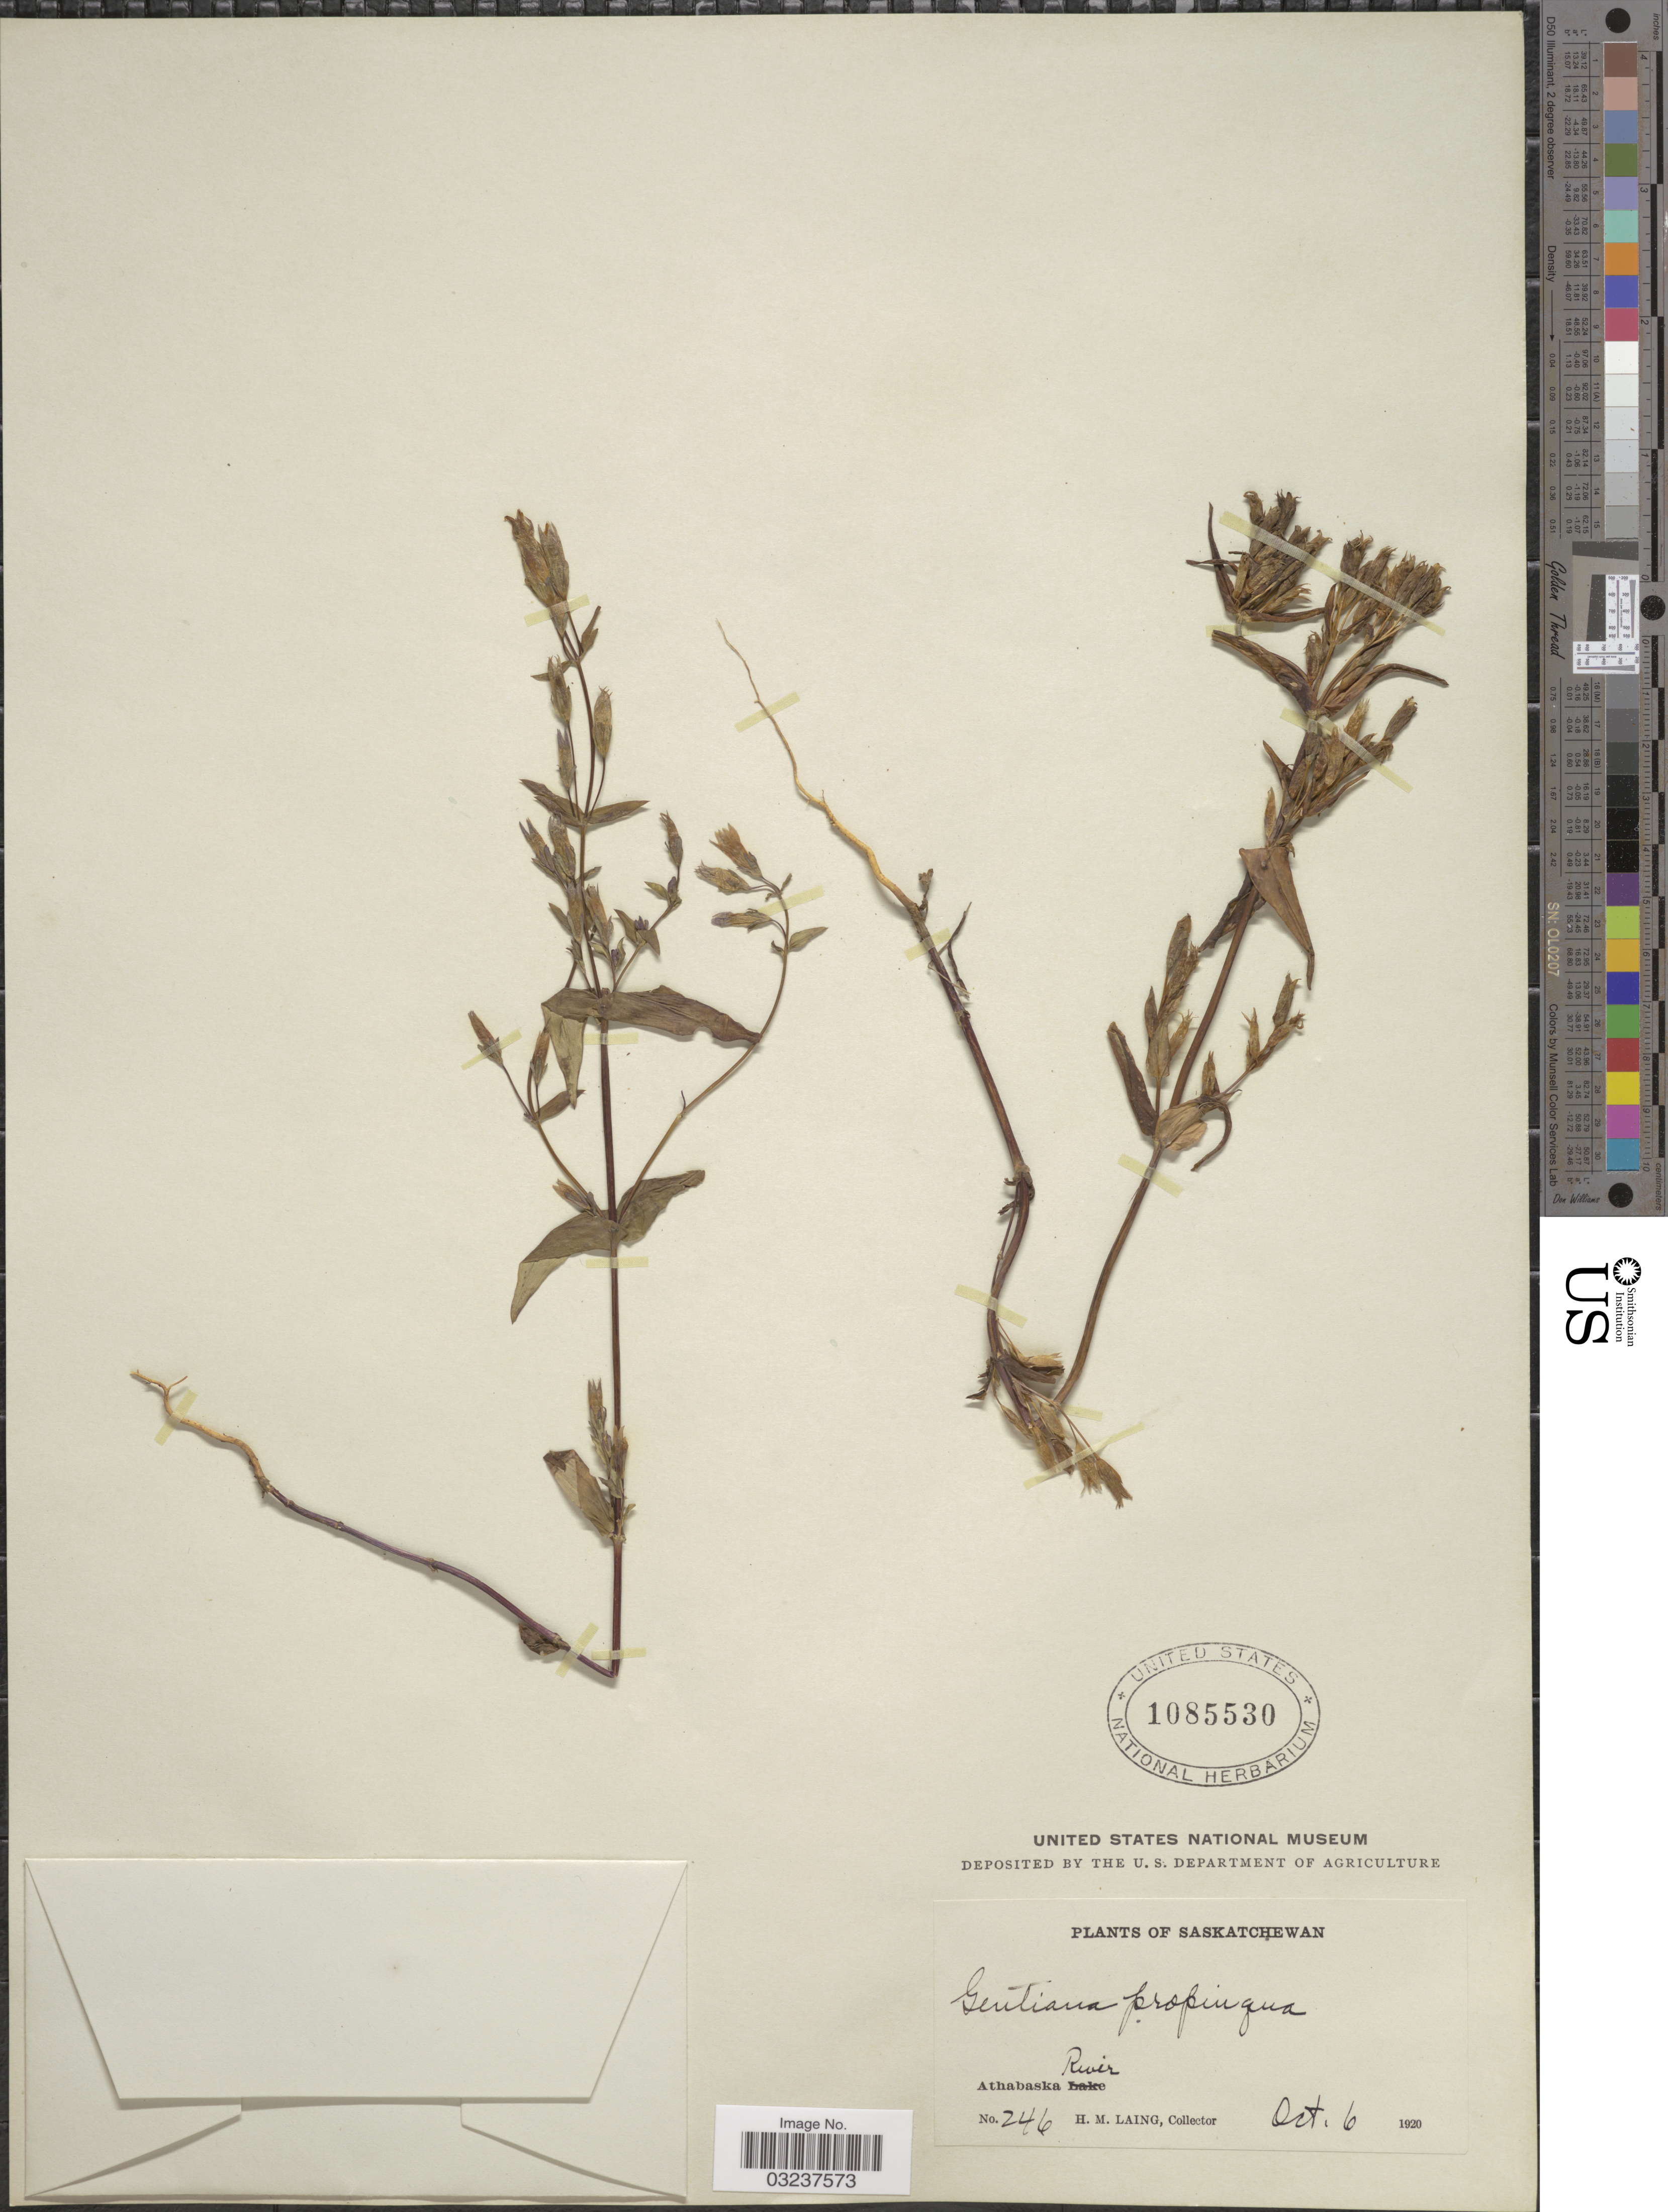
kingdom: Plantae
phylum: Tracheophyta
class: Magnoliopsida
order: Gentianales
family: Gentianaceae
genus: Gentianella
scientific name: Gentianella propinqua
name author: (Richardson) J.M. Gillett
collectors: H. Laing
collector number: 246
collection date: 1920-10-06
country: Canada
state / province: Saskatchewan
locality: Athabaska River.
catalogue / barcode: US 1085530